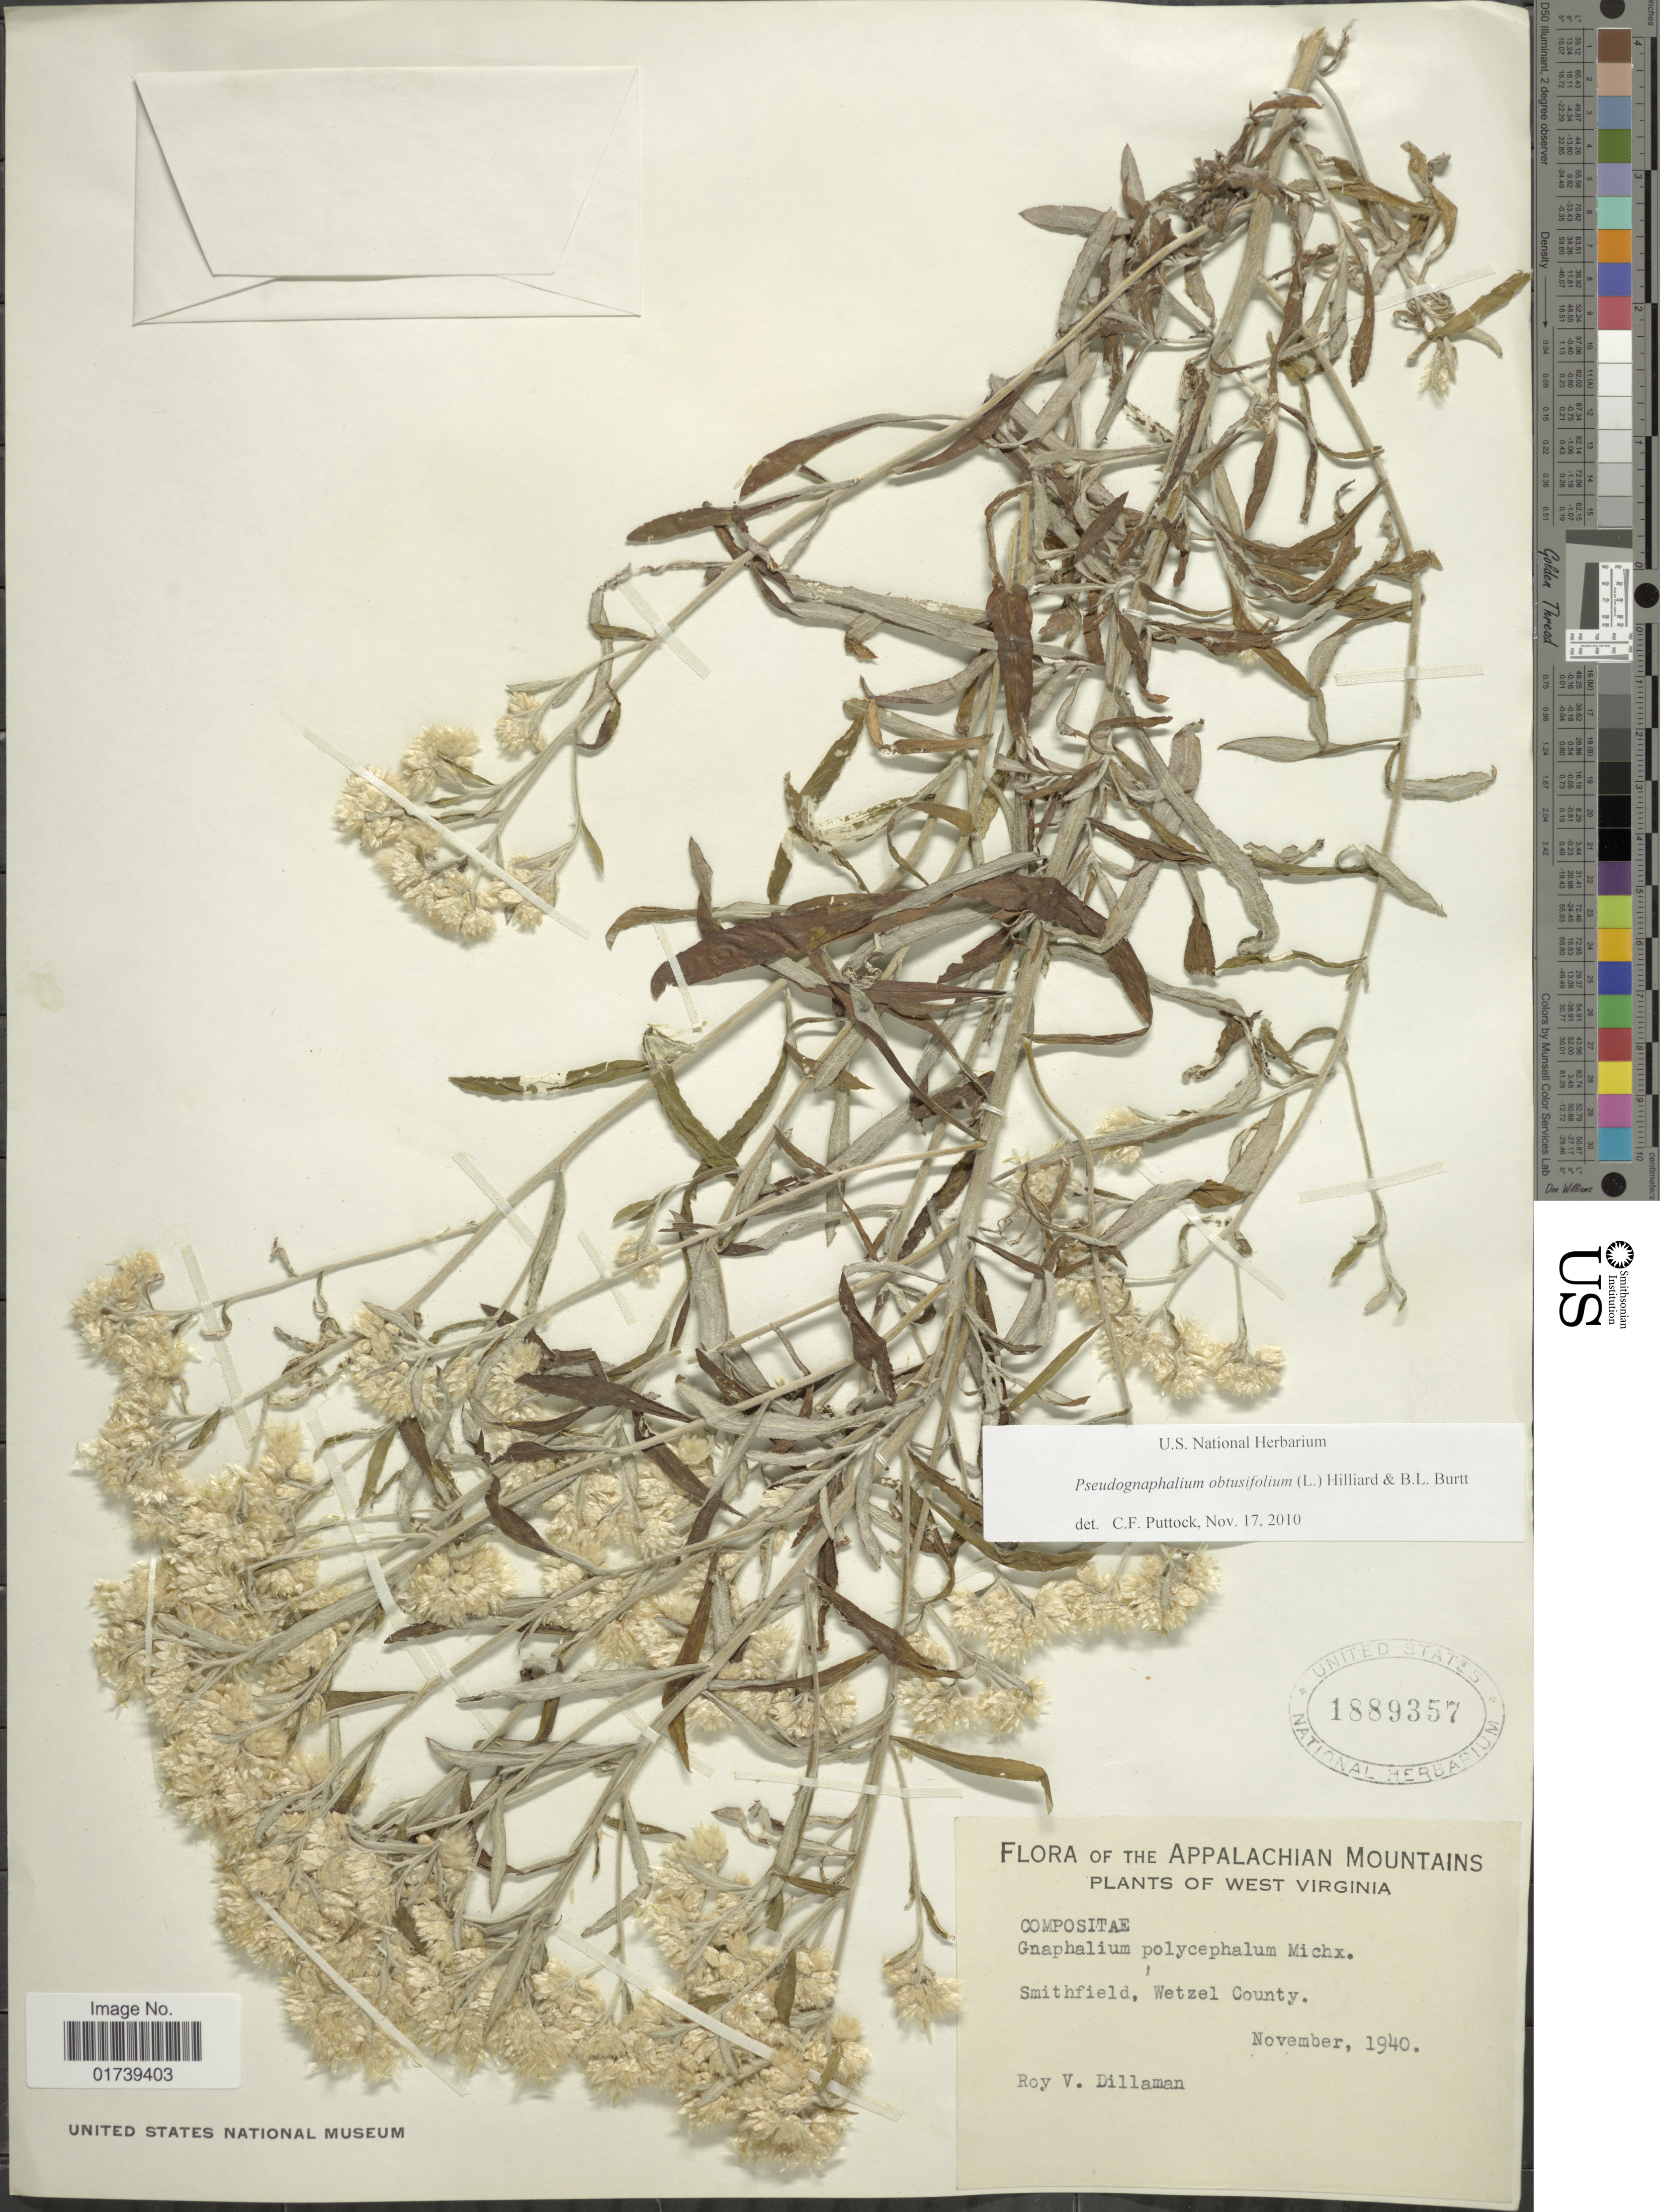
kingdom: Plantae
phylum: Tracheophyta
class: Magnoliopsida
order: Asterales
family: Asteraceae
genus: Pseudognaphalium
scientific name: Pseudognaphalium obtusifolium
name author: (L.) Hilliard & B.L. Burtt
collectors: R. Dillaman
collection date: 1940-11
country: United States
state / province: West Virginia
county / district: Wetzel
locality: Smithfield, Wetzel County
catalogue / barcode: US 1889357